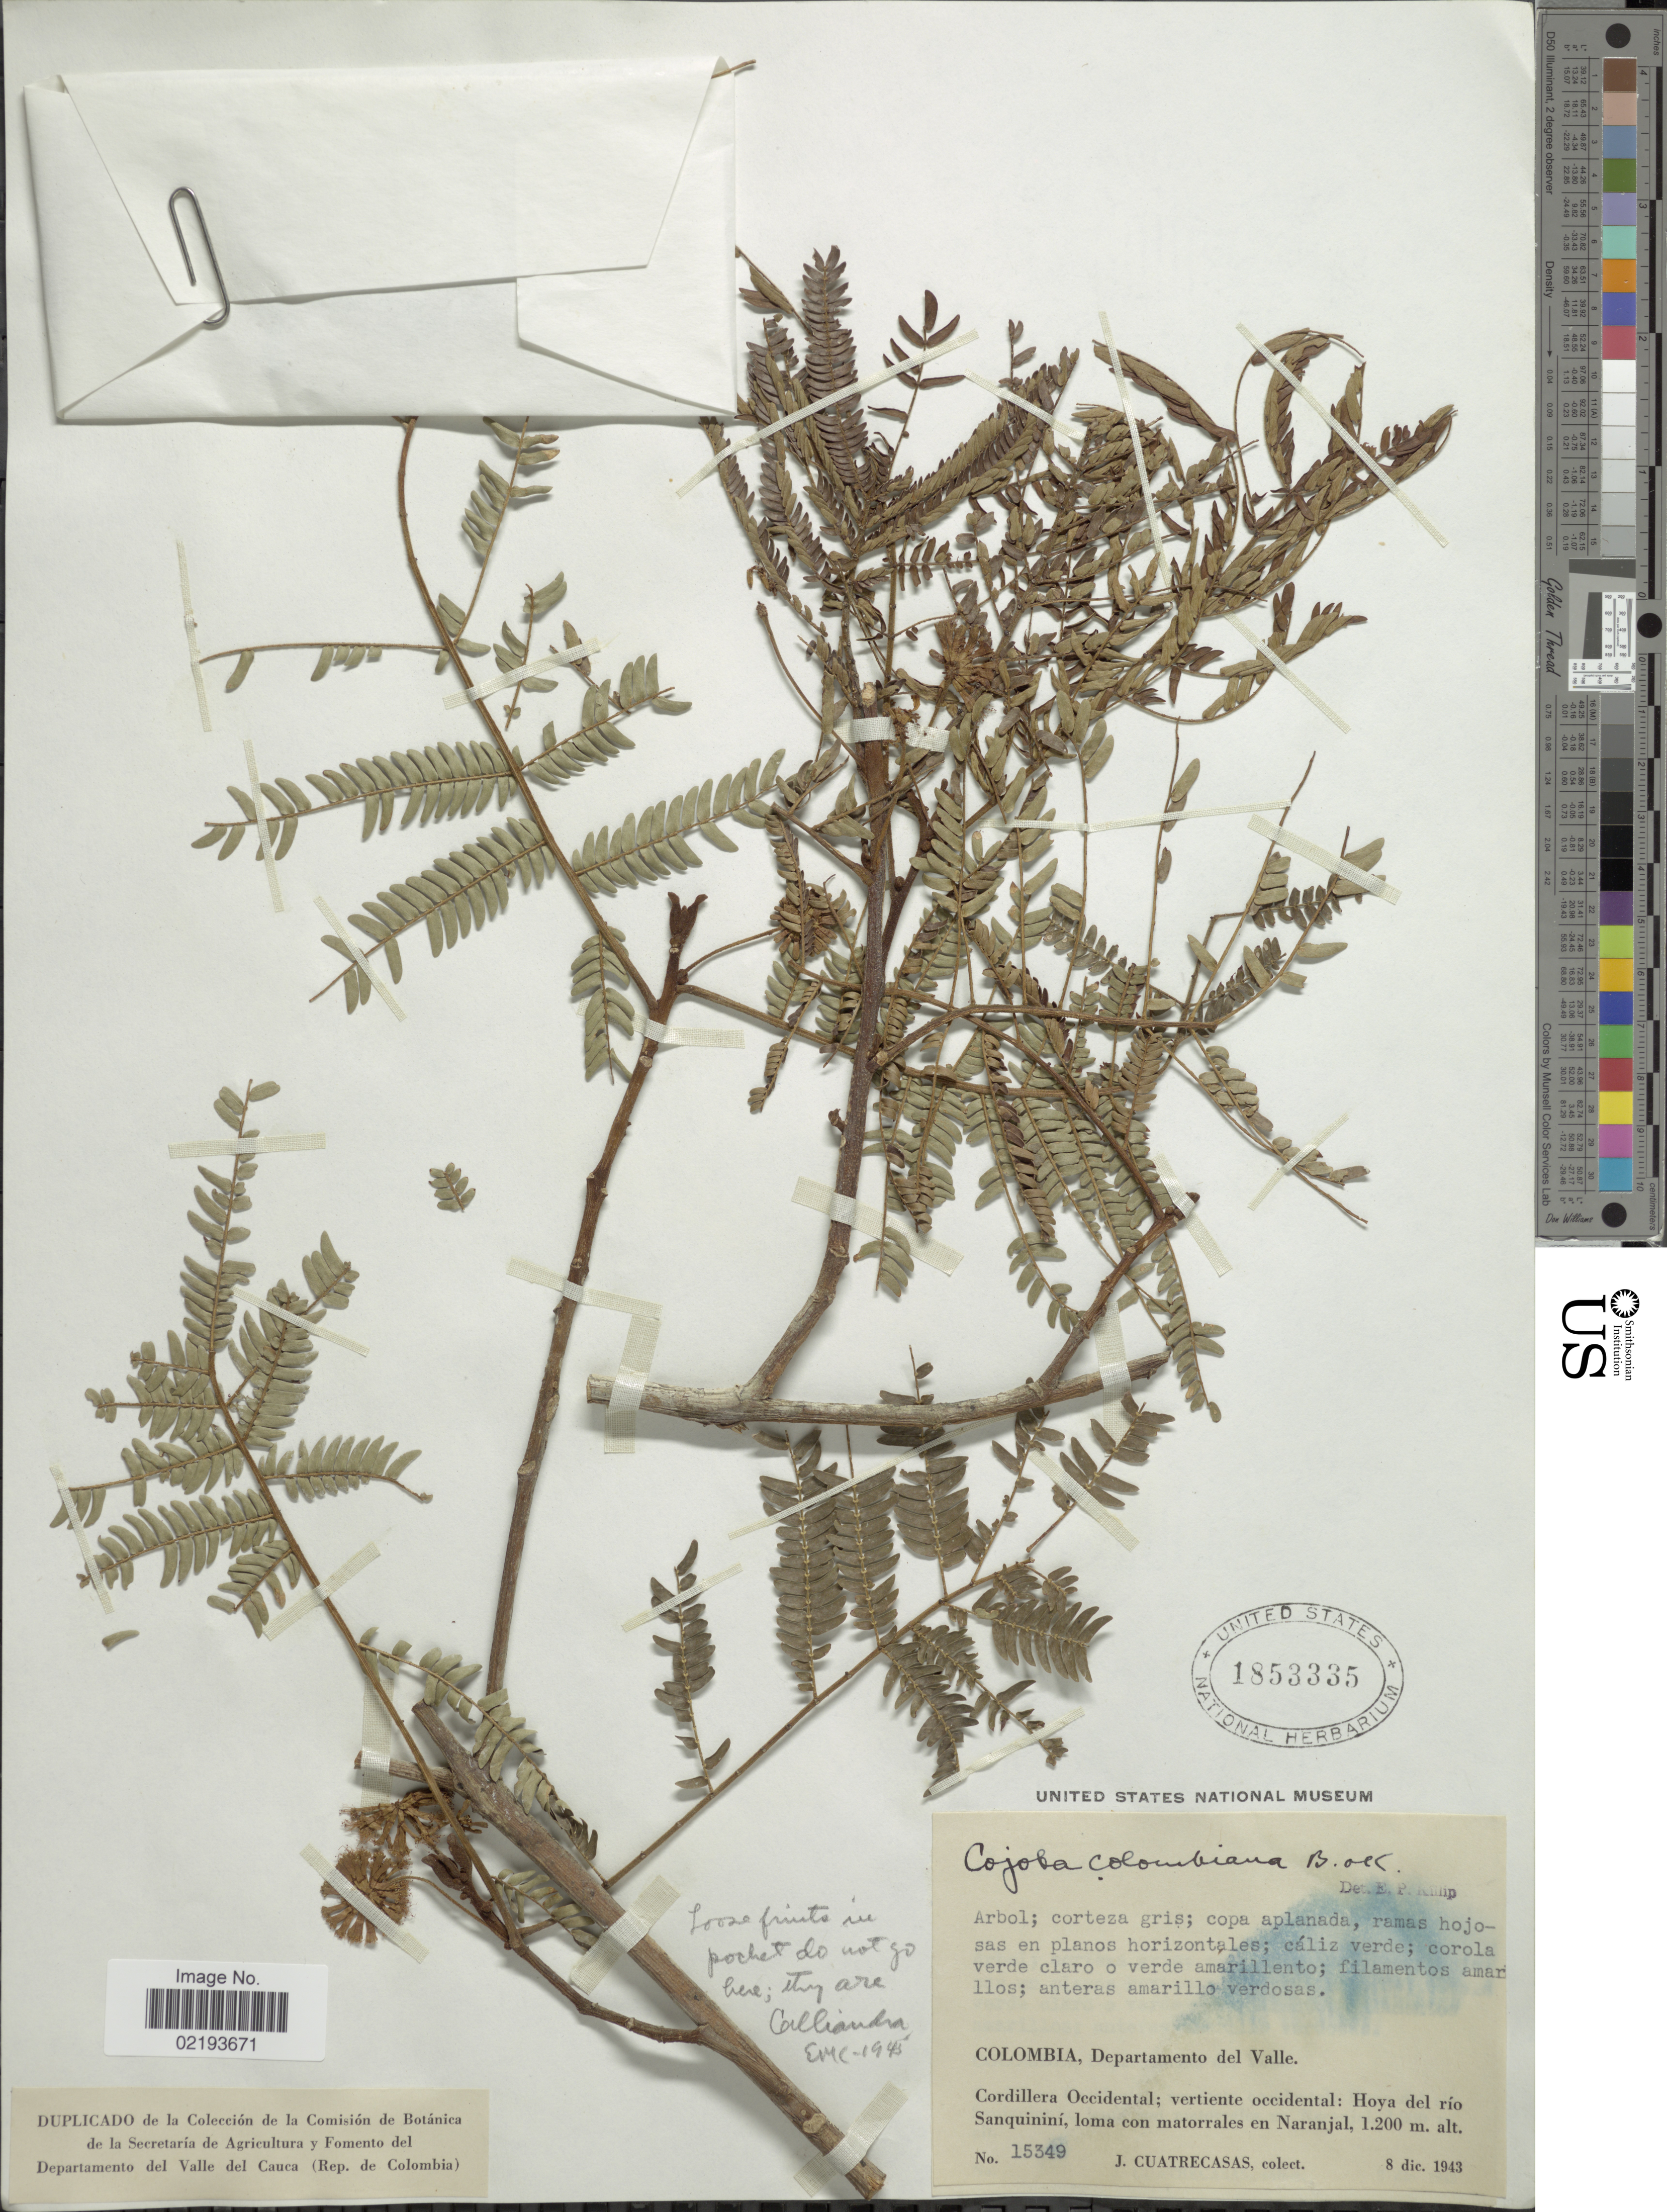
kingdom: Plantae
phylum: Tracheophyta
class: Magnoliopsida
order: Fabales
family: Fabaceae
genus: Cojoba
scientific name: Cojoba arborea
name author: (L.) Britton & Rose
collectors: J. Cuatrecasas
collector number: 15349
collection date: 1943-12-08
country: Colombia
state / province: Valle del Cauca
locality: Departamento del Valle. Cordillera Occidental; vertiente occidental: Hoya del río Sanquininí, loma con matorrales Naranjal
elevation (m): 1200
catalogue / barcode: US 1853335